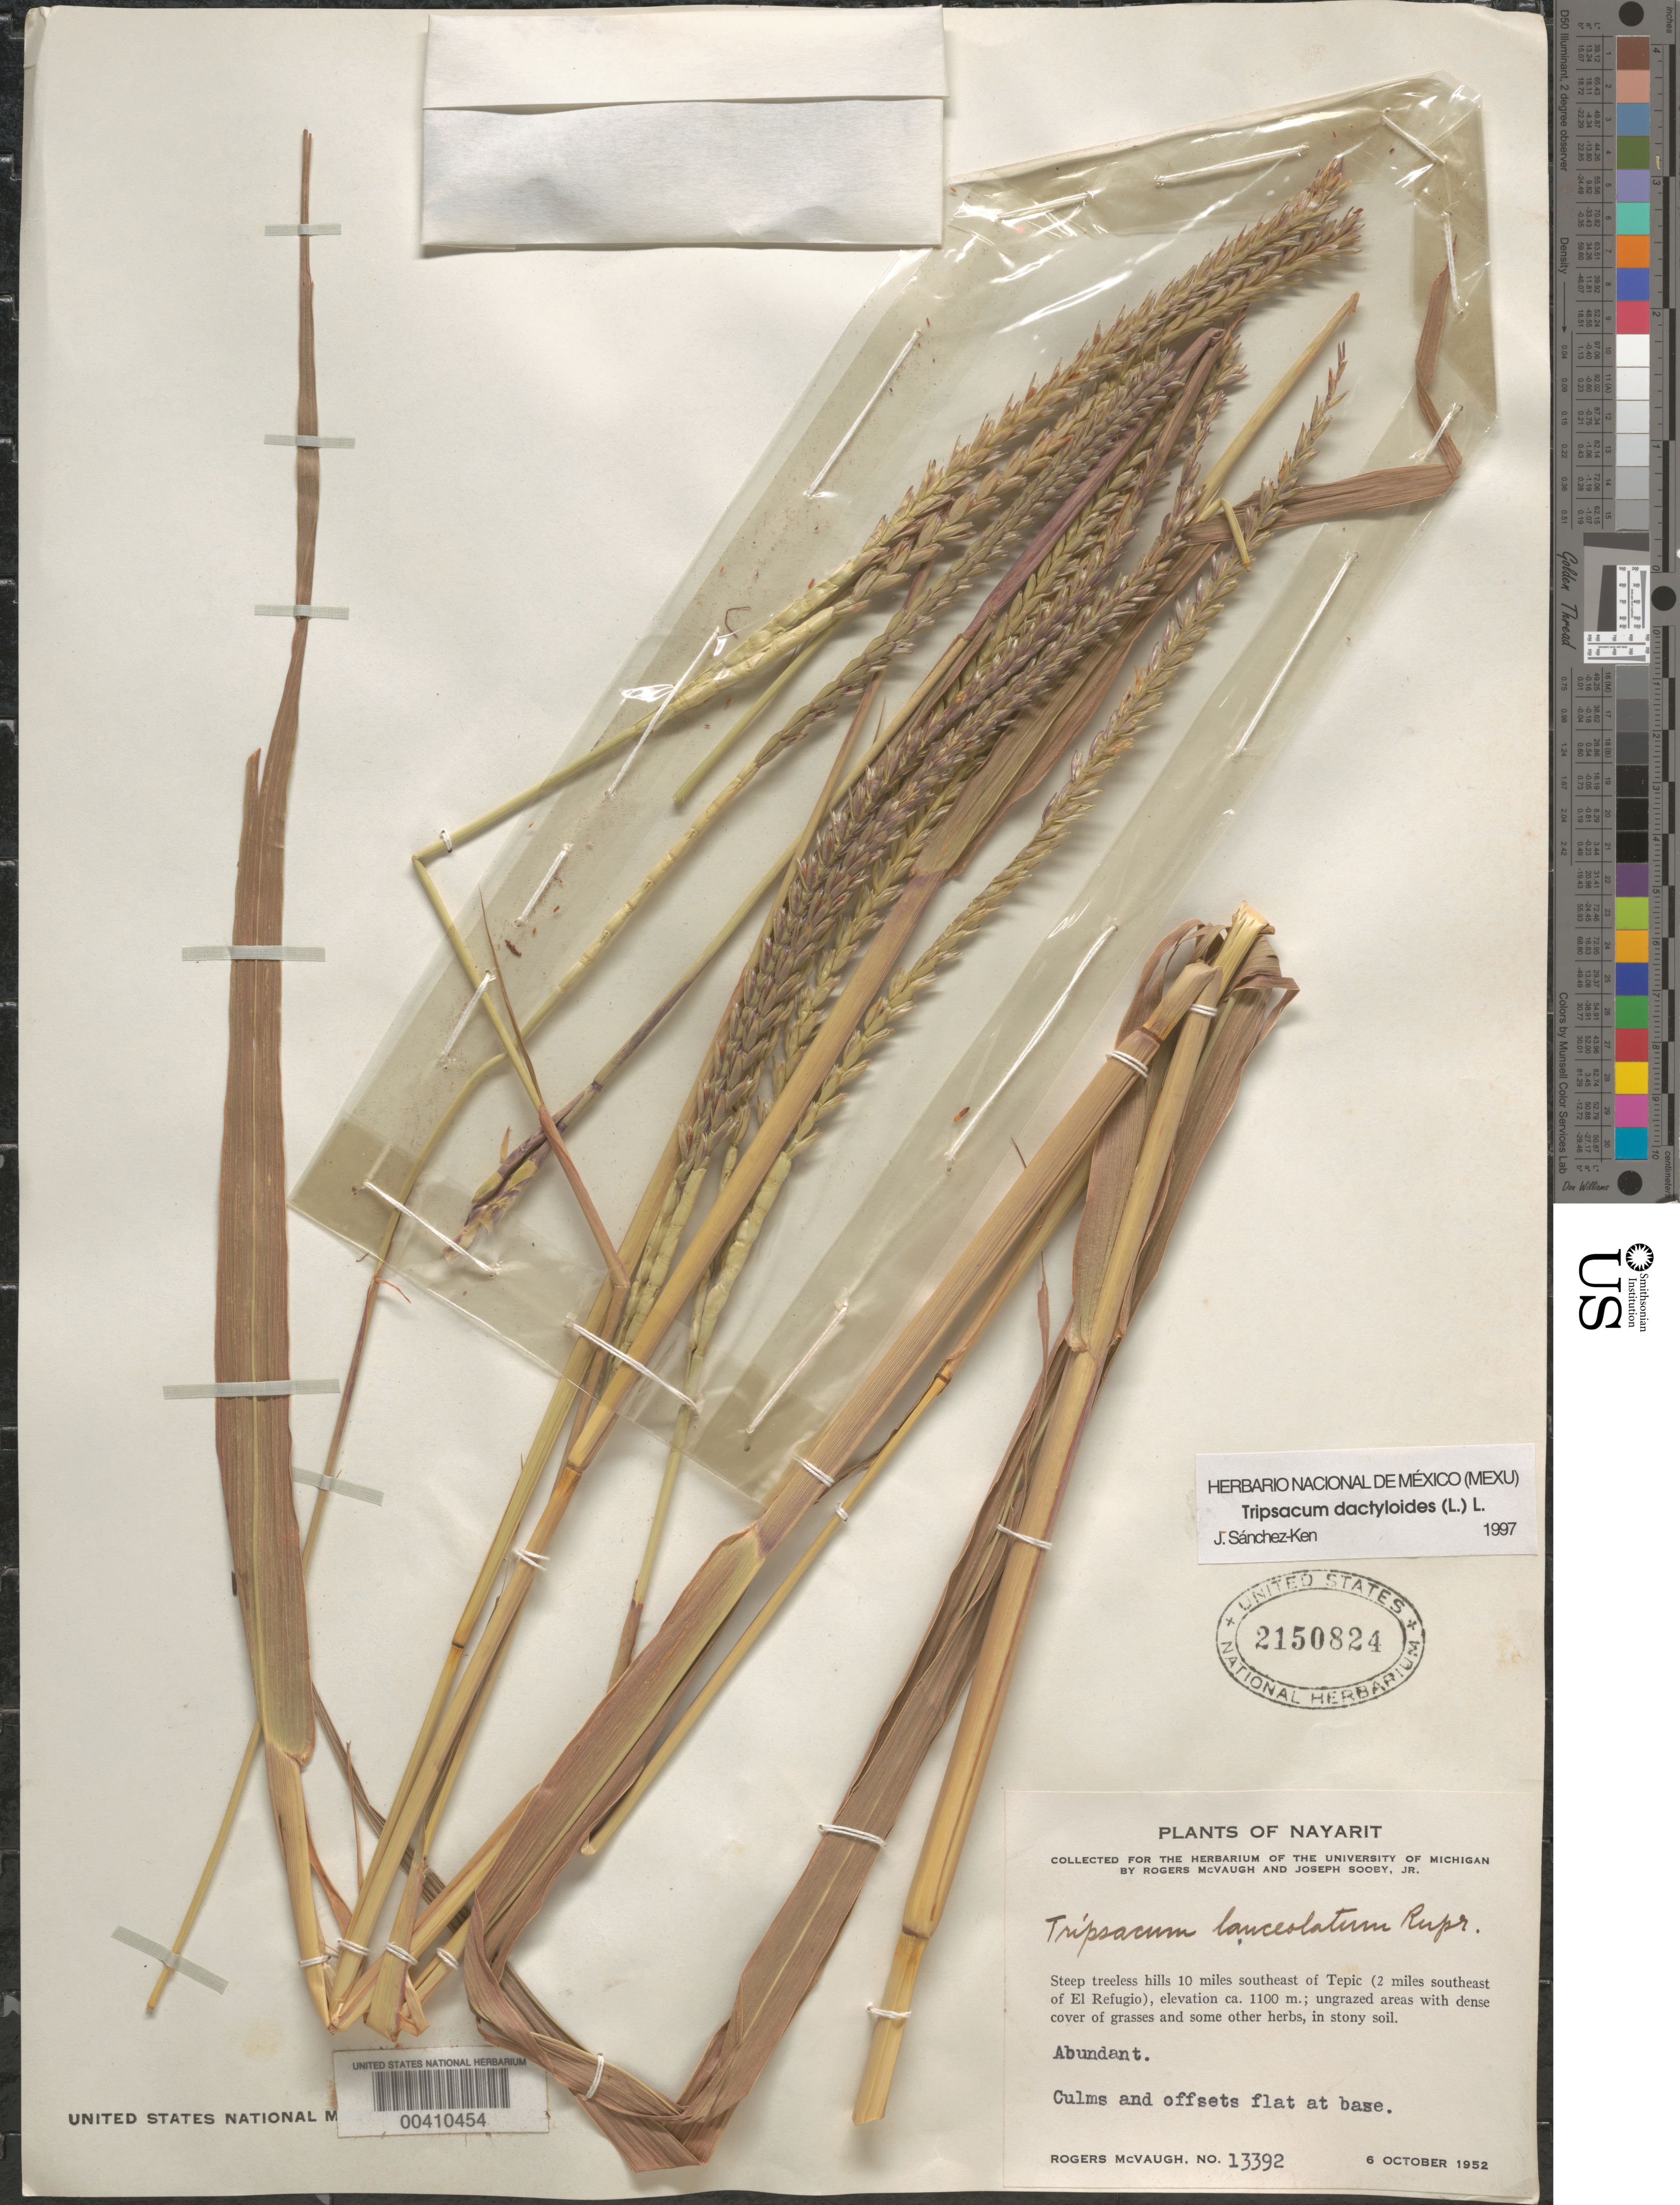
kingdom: Plantae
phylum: Tracheophyta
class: Liliopsida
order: Poales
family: Poaceae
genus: Tripsacum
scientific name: Tripsacum dactyloides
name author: (L.) L.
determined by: Sánchez-Ken, J. G.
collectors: R. McVaugh & J. Sooby Jr.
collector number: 13392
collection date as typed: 6 Oct 1952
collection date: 1952-10-06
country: Mexico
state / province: Nayarit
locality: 10 mi SE of Tepic (2 mi SE of El Refugio)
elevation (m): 1100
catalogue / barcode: US 2150824